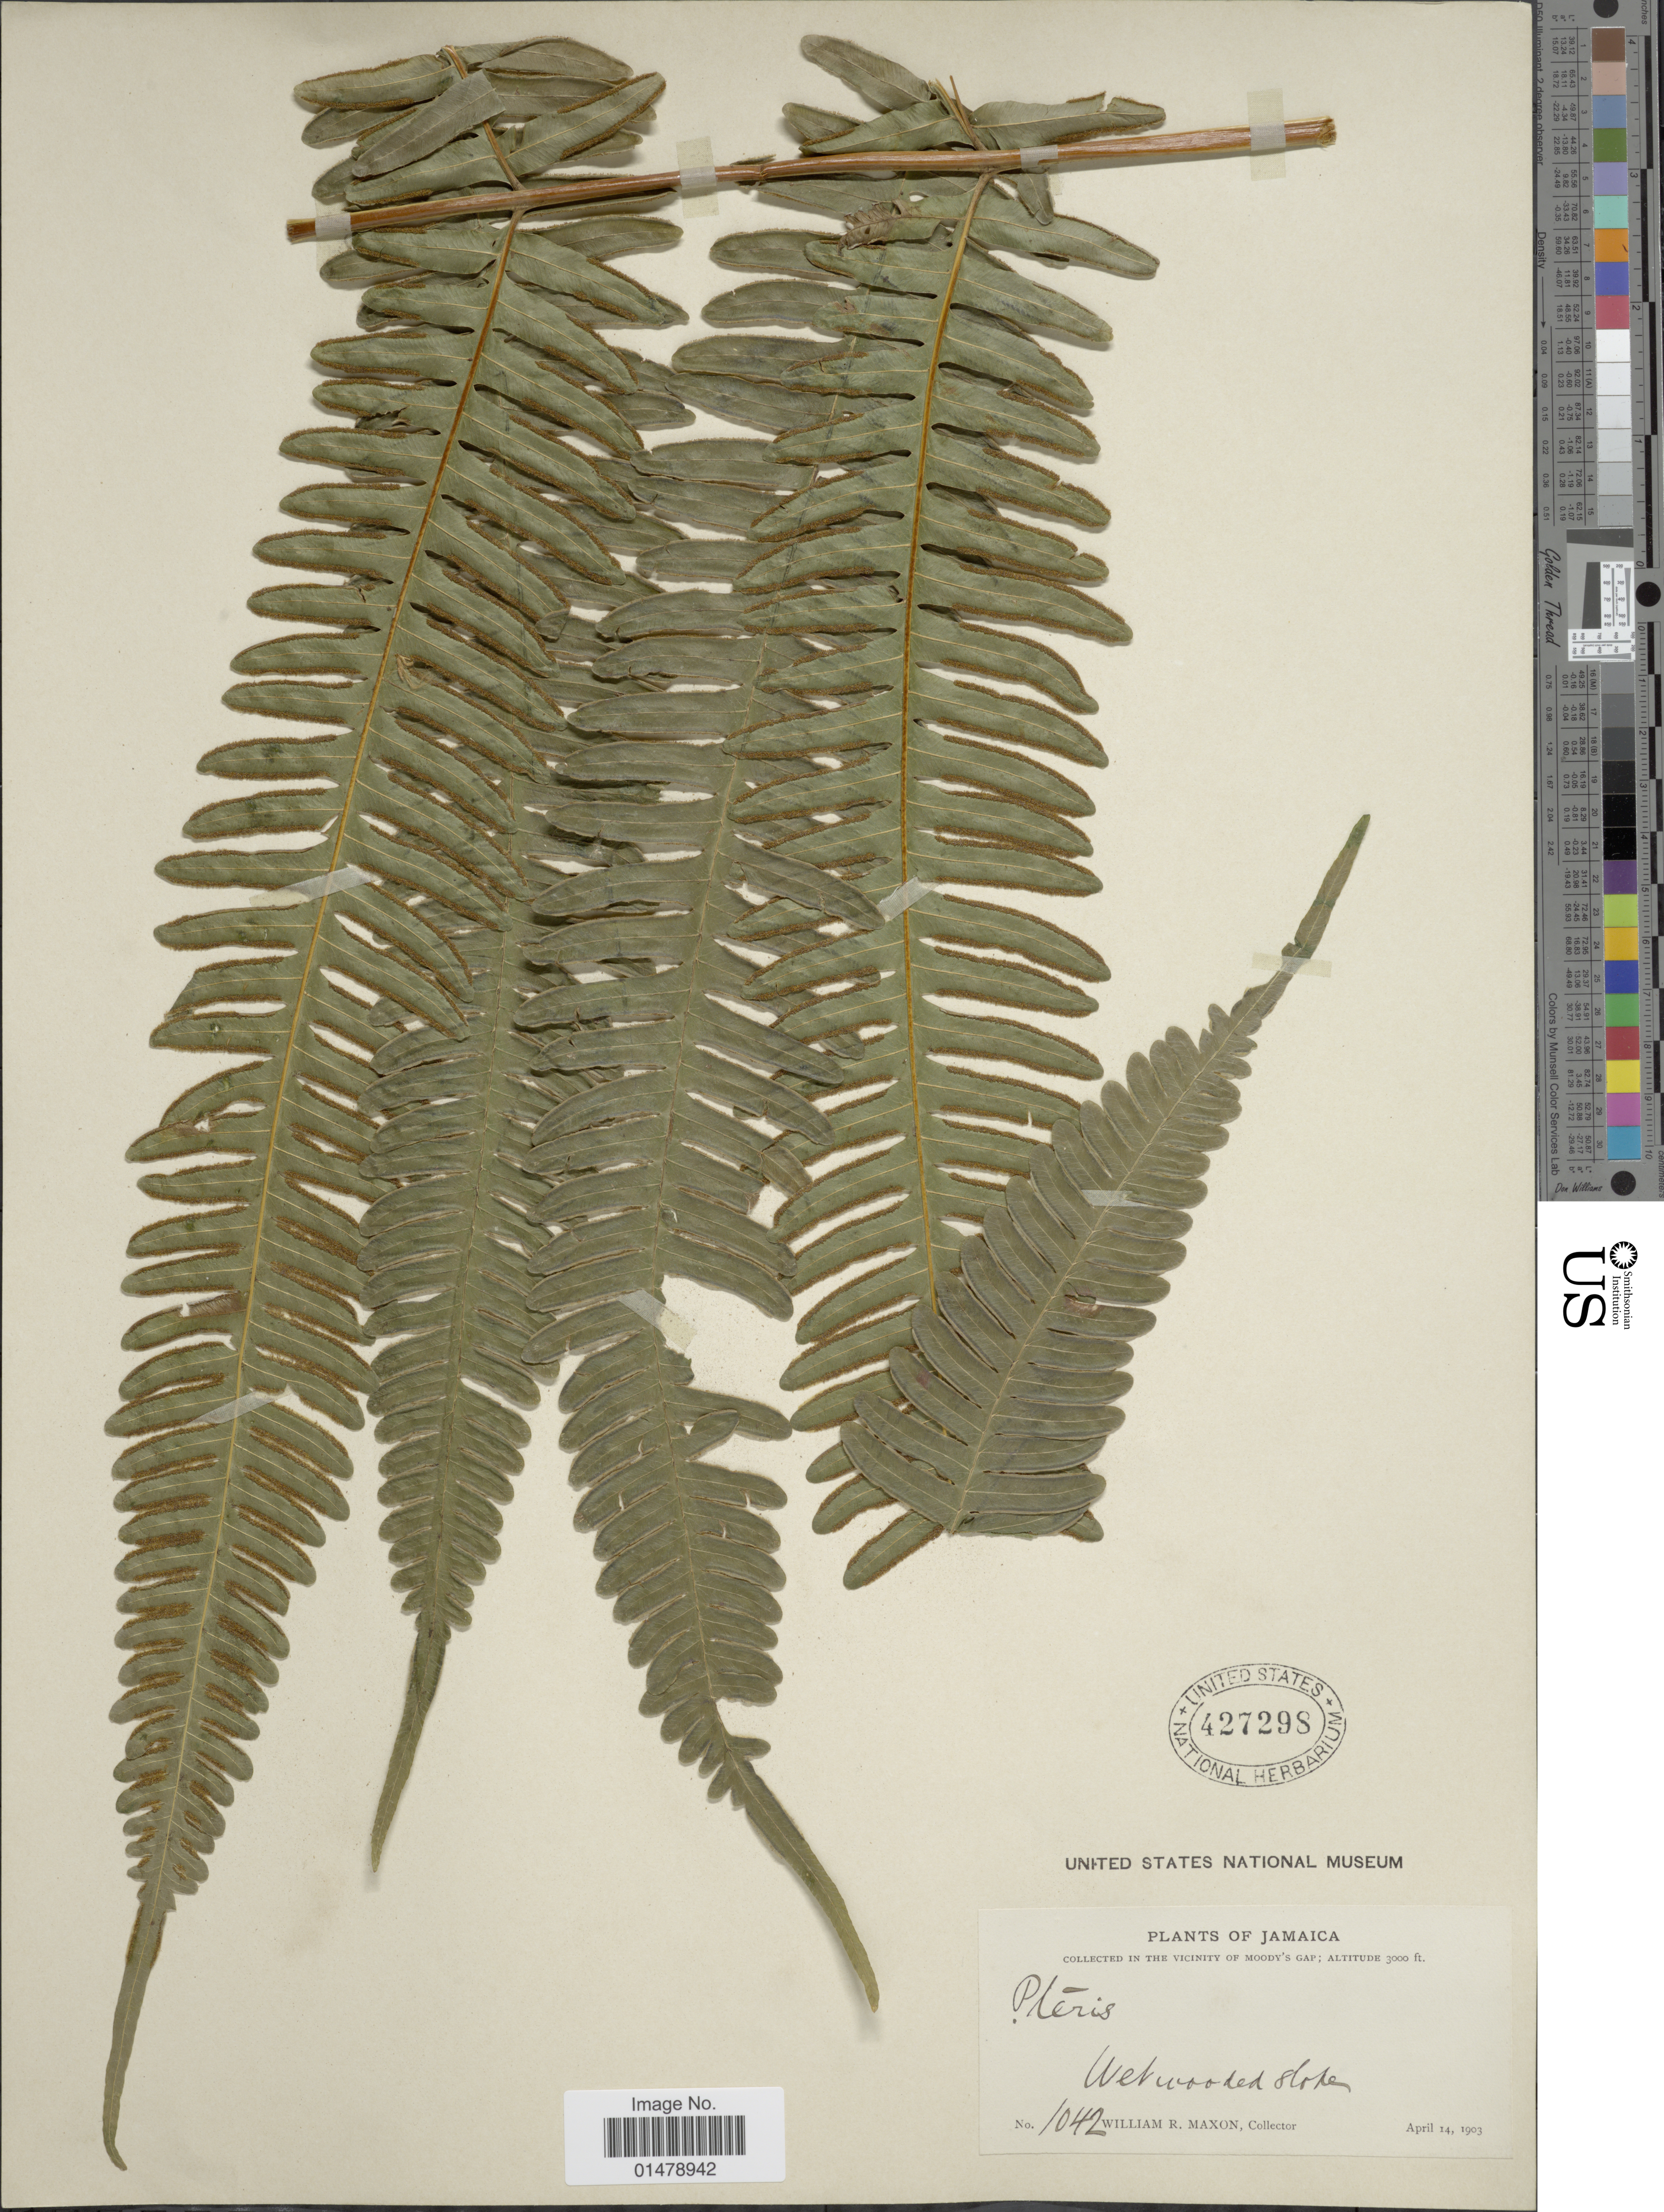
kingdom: Plantae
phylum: Tracheophyta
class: Polypodiopsida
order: Polypodiales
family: Pteridaceae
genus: Pteris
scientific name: Pteris quadriaurita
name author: Retz.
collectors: W. R. Maxon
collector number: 1042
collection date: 1903-04-14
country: Jamaica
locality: In the vicinity of Moody's Gap.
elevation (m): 914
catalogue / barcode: US 427298